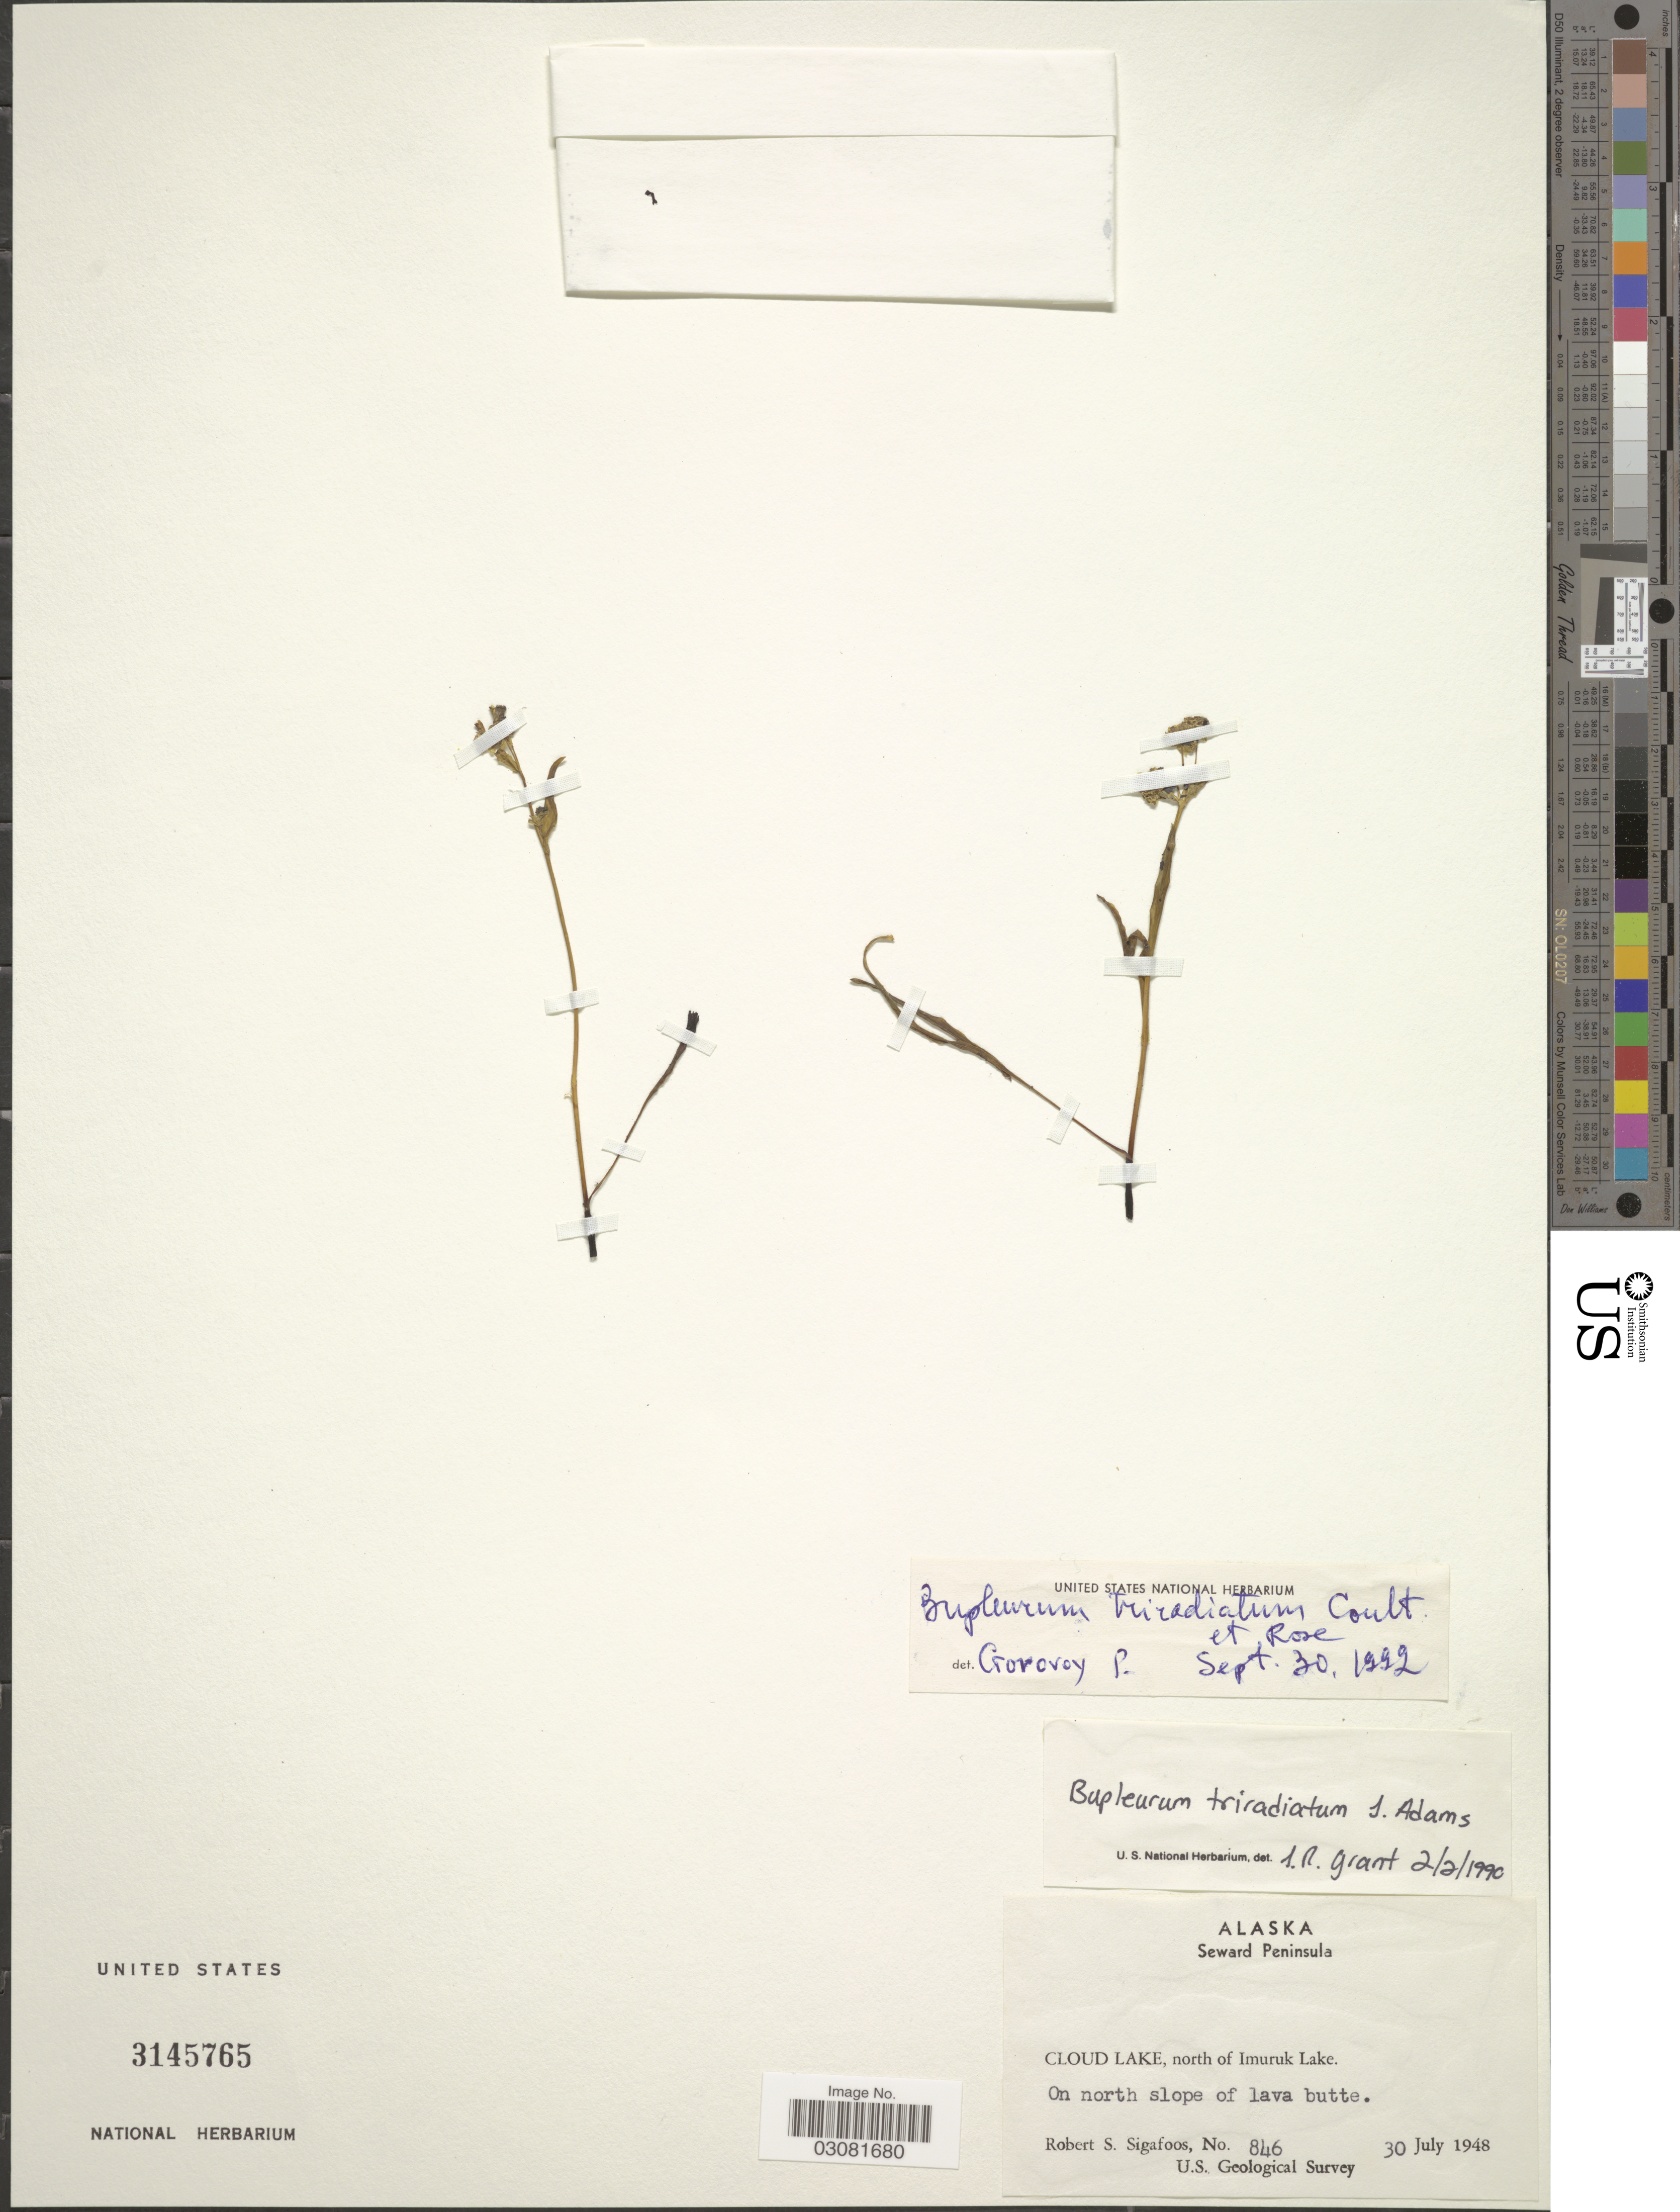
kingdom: Plantae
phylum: Tracheophyta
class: Magnoliopsida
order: Apiales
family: Apiaceae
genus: Bupleurum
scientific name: Bupleurum triradiatum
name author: Hoffm. ex Adams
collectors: R. Sigafoos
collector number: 846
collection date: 1948-07-30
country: United States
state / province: Alaska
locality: Seward Peninsula, Cloud Lake, north of Imuruk Lake. On north slope of lava butte.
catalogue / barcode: US 3145765